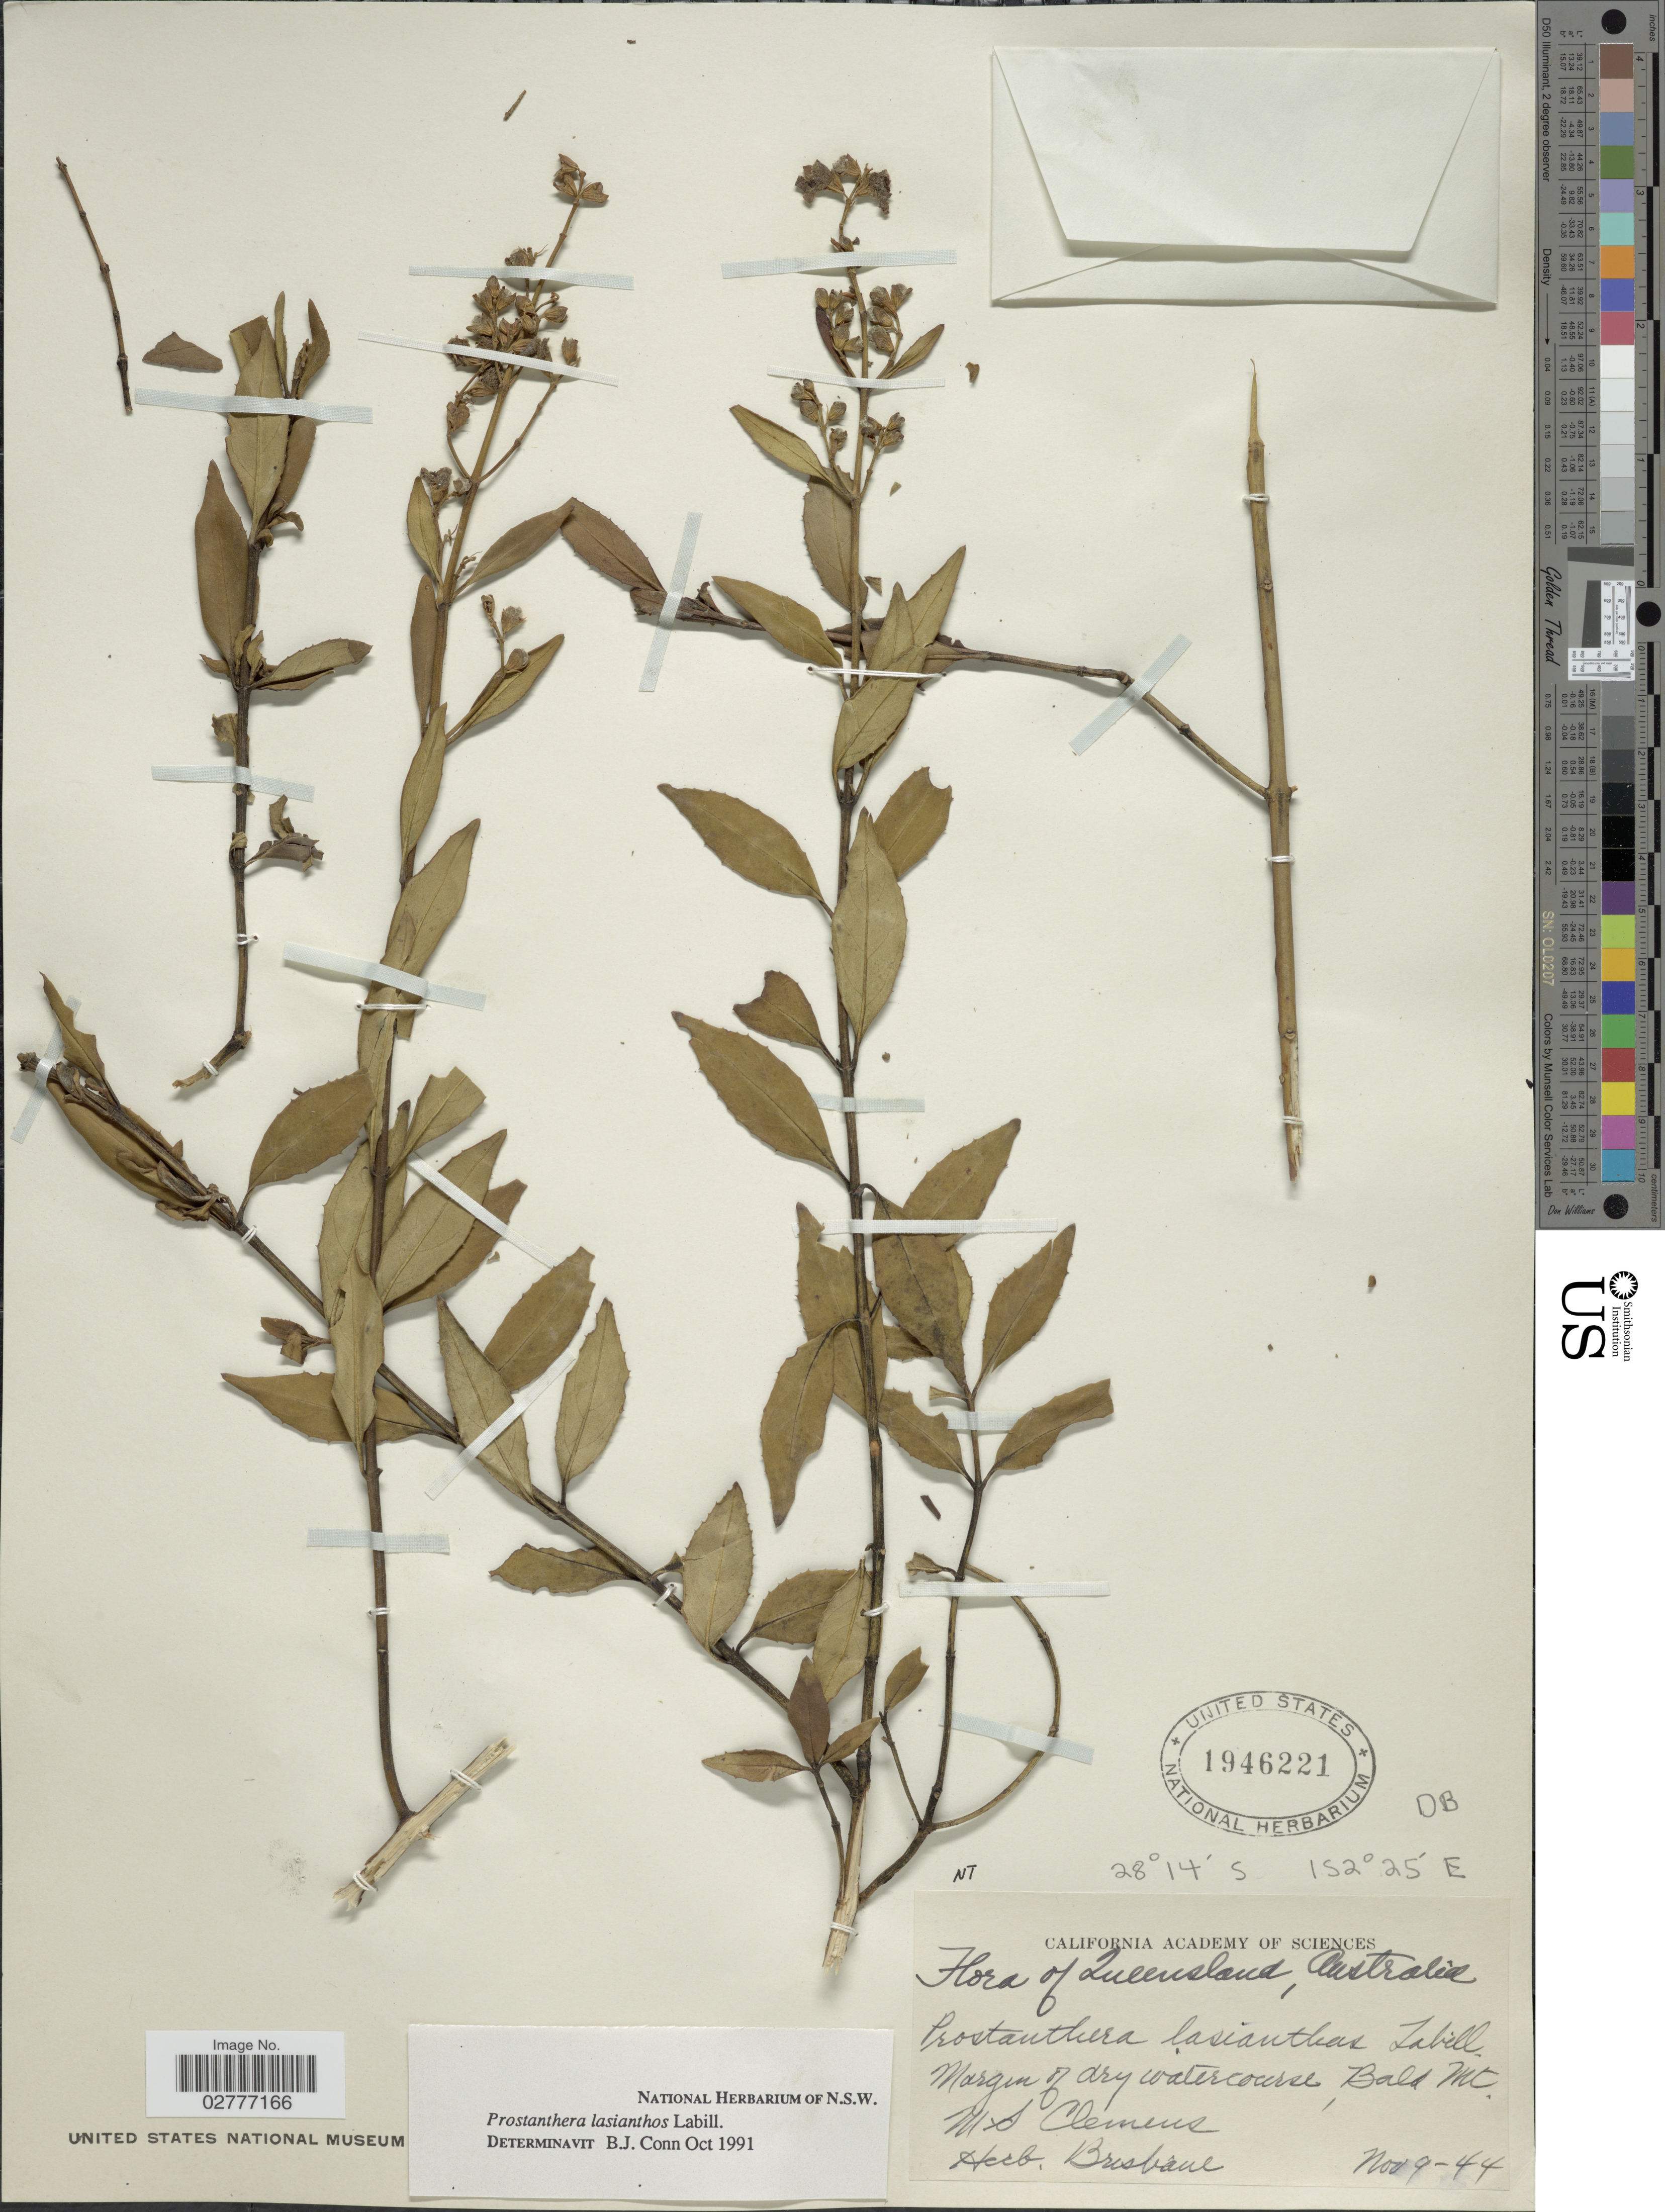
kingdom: Plantae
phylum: Tracheophyta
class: Magnoliopsida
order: Lamiales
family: Lamiaceae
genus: Prostanthera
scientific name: Prostanthera lasianthos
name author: Labill.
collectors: M. S. Clemens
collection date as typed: Transcribed d/m/y: 9/11/44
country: Australia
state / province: Northern Territory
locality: Bald Mt.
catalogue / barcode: US 1946221